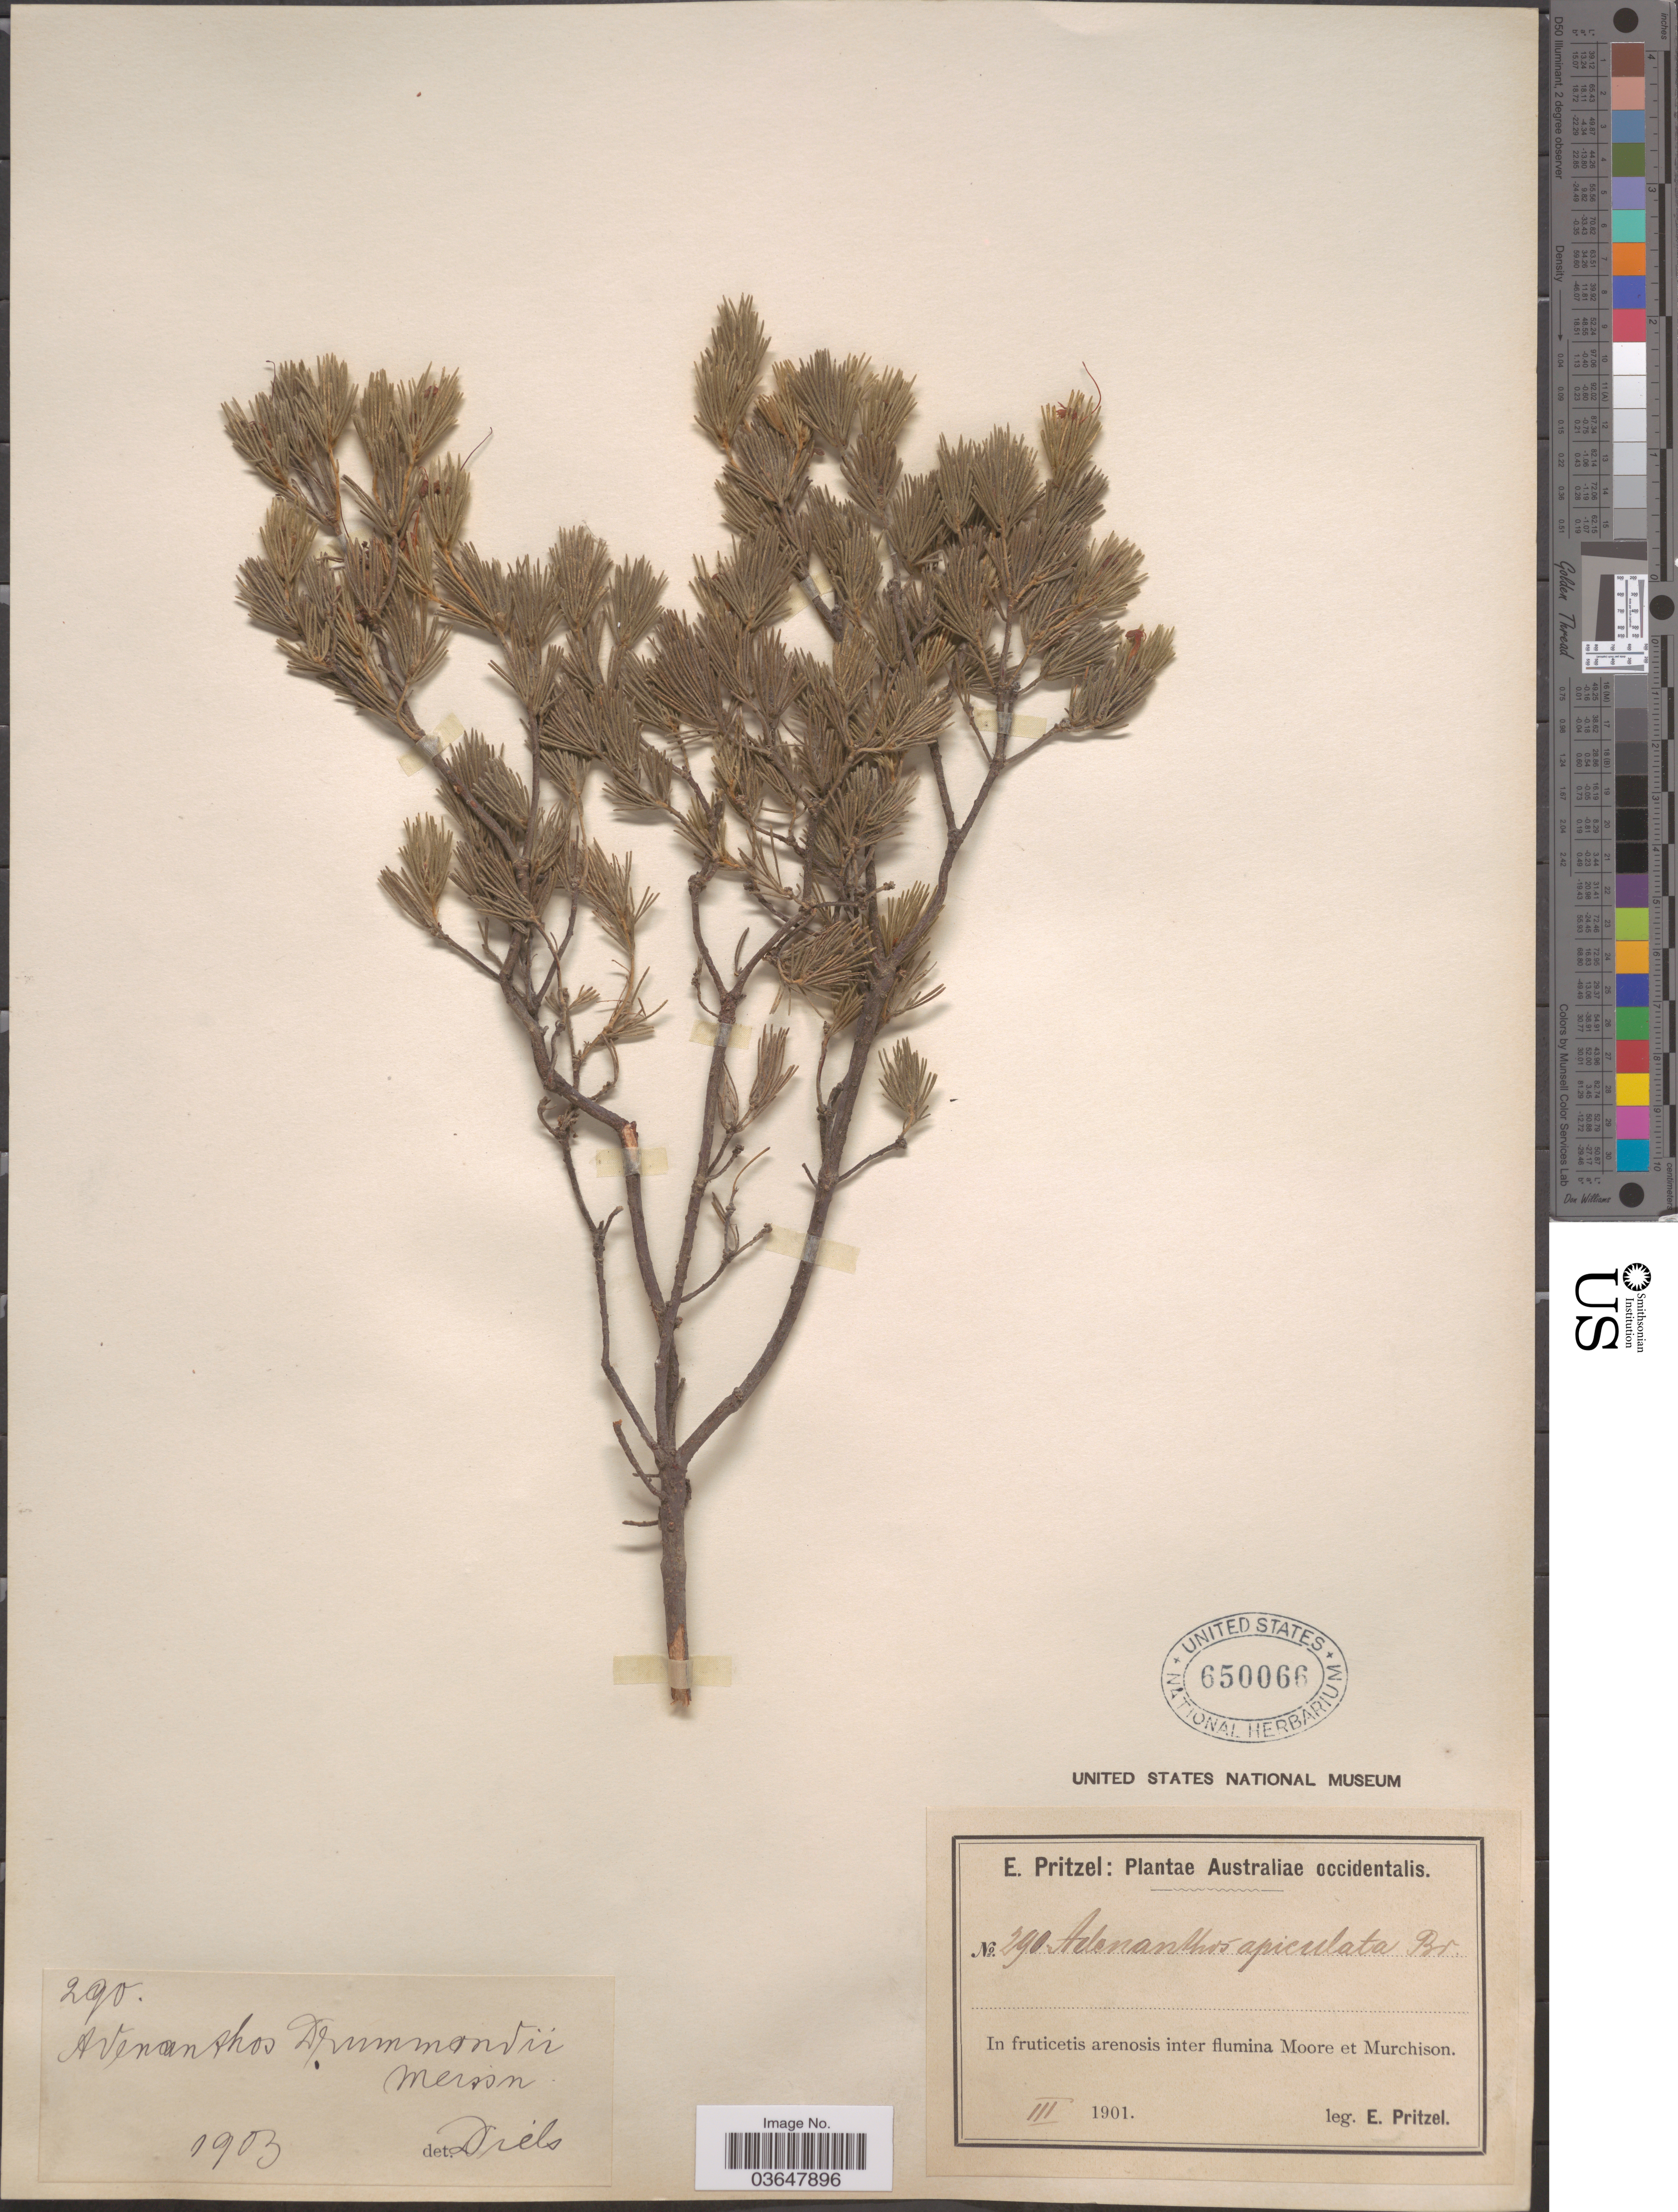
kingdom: Plantae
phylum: Tracheophyta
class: Magnoliopsida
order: Proteales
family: Proteaceae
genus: Adenanthos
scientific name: Adenanthos drummondii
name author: Meisn.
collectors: E. G. Pritzel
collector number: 290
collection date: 1901-03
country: Australia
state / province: Western Australia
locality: Australiae occidentalis. In fruticetis arenosis inter flumina Moore et Murchison.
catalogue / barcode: US 650066